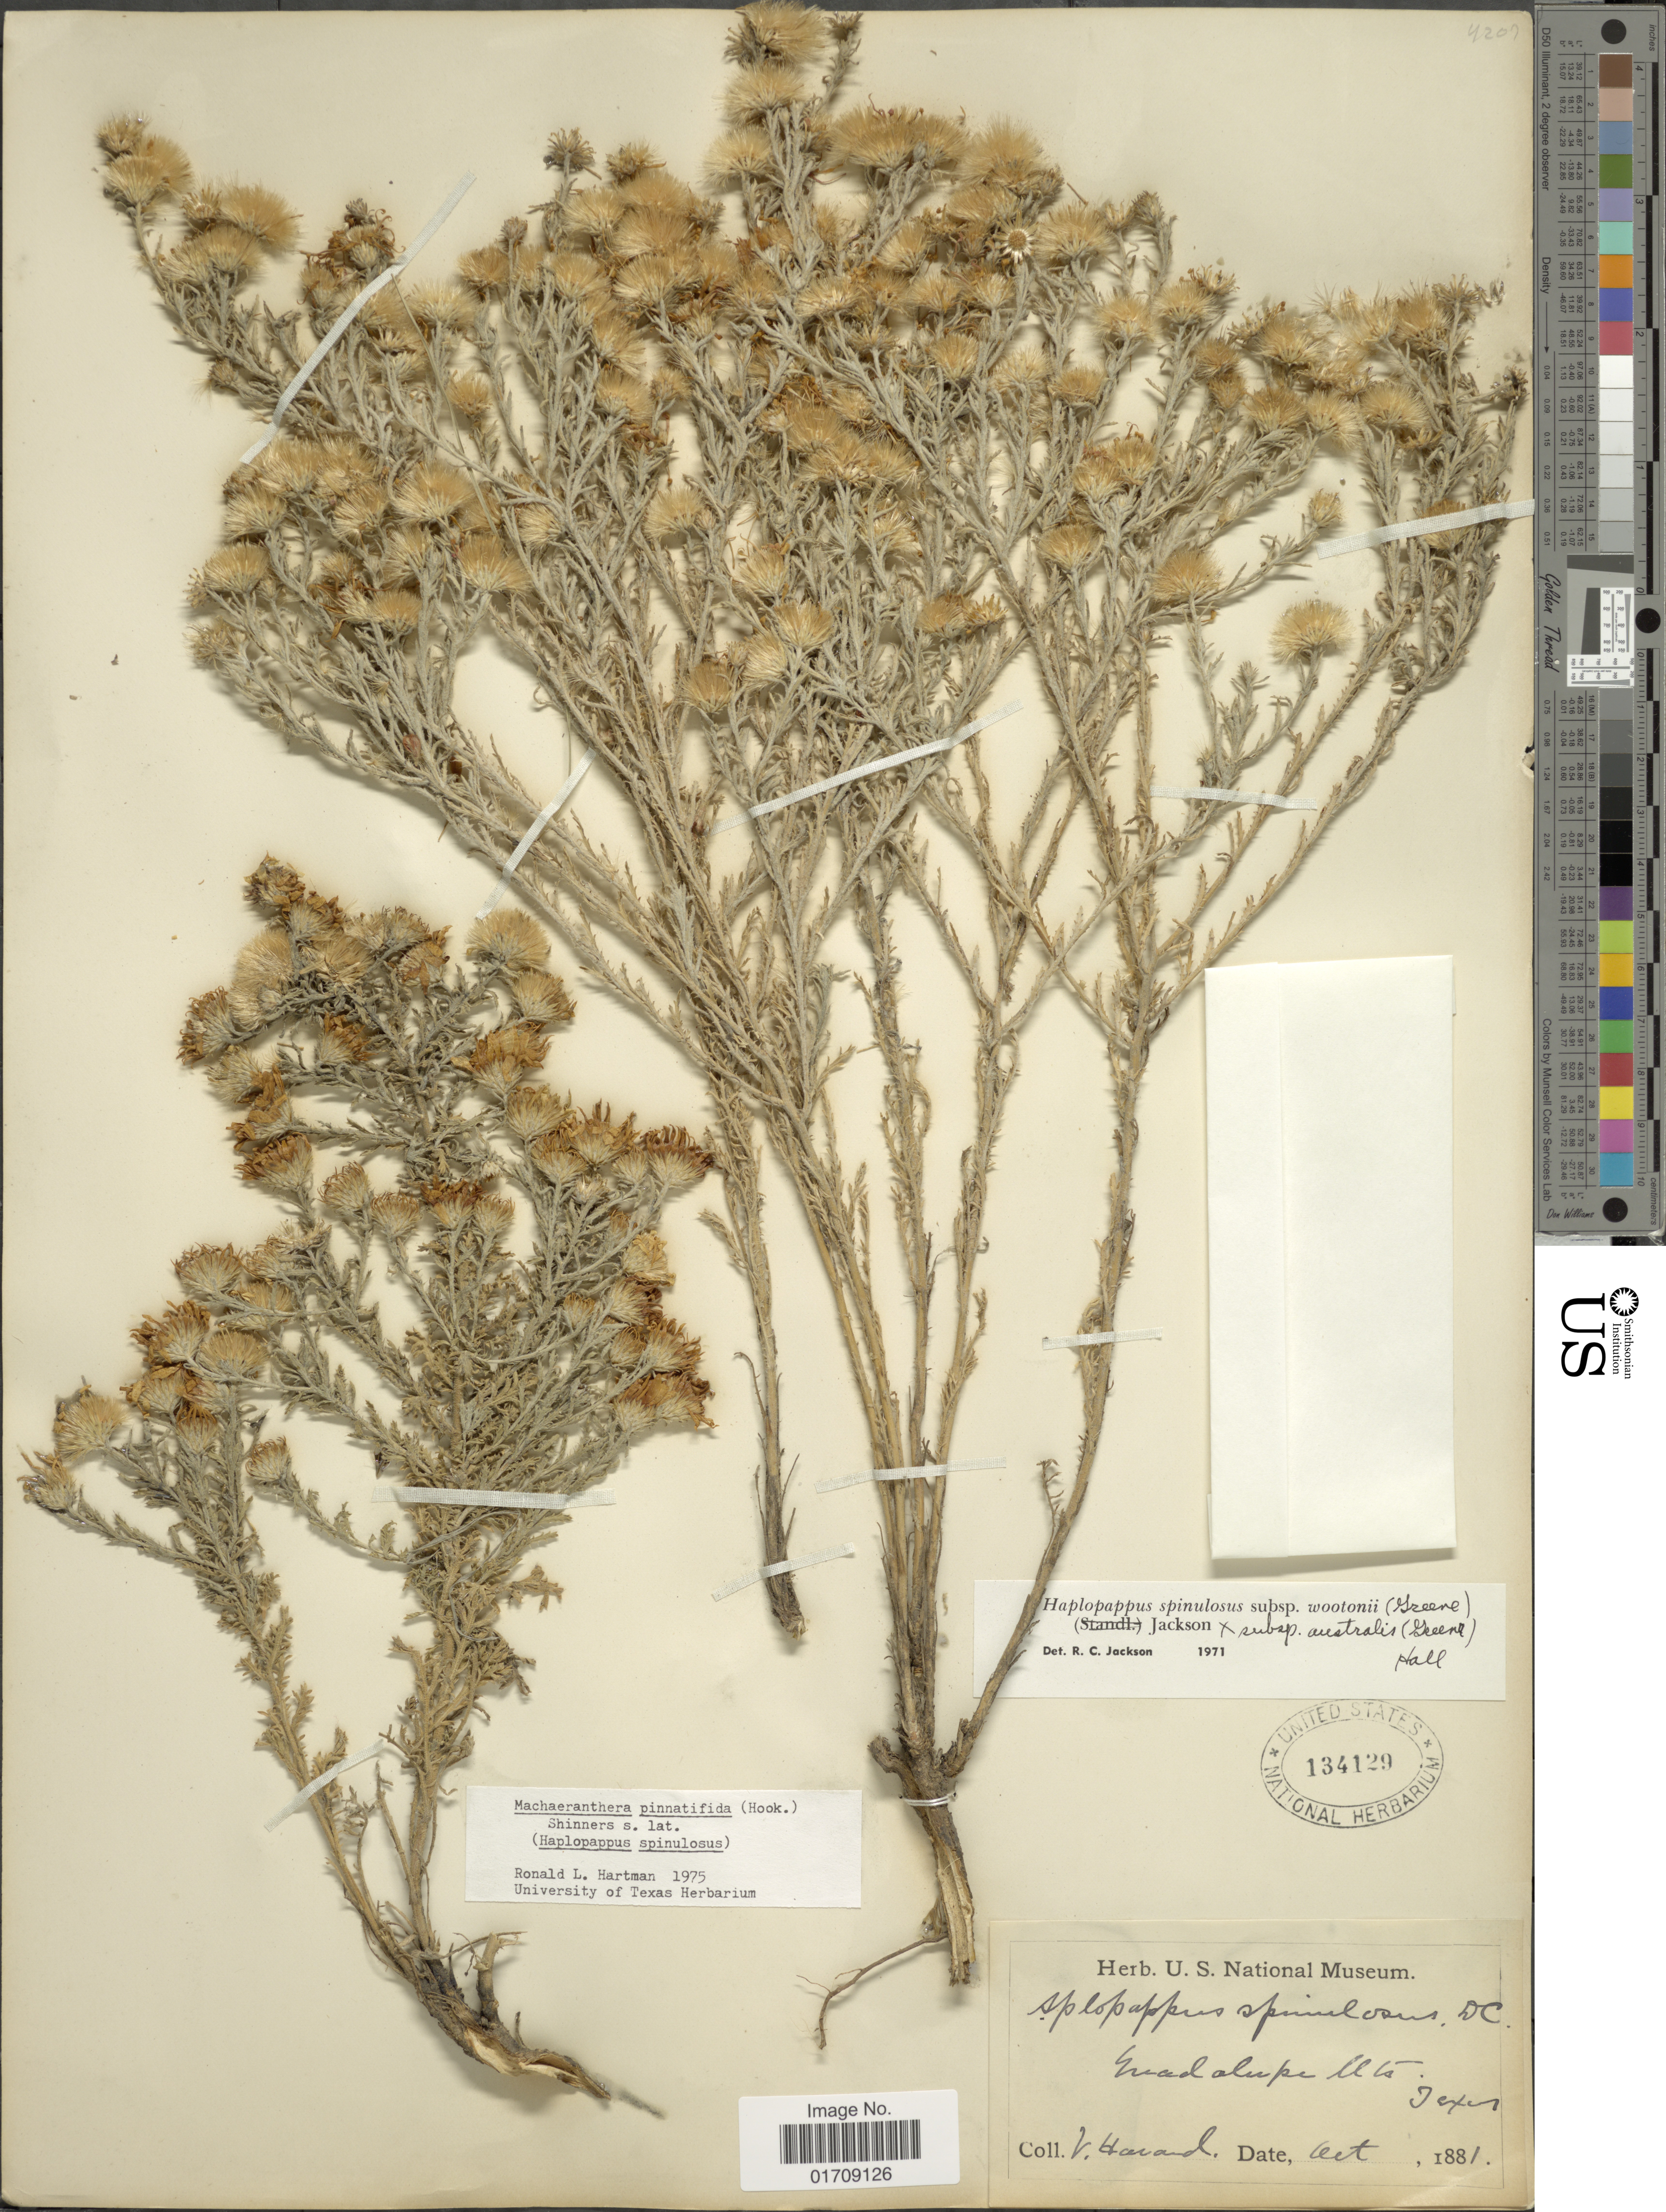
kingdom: Plantae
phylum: Tracheophyta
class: Magnoliopsida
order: Asterales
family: Asteraceae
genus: Machaeranthera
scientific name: Machaeranthera pinnatifida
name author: (Hook.) Shinners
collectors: V. Havard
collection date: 1881-10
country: United States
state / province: Texas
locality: Guadalupe Mts.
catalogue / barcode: US 134129